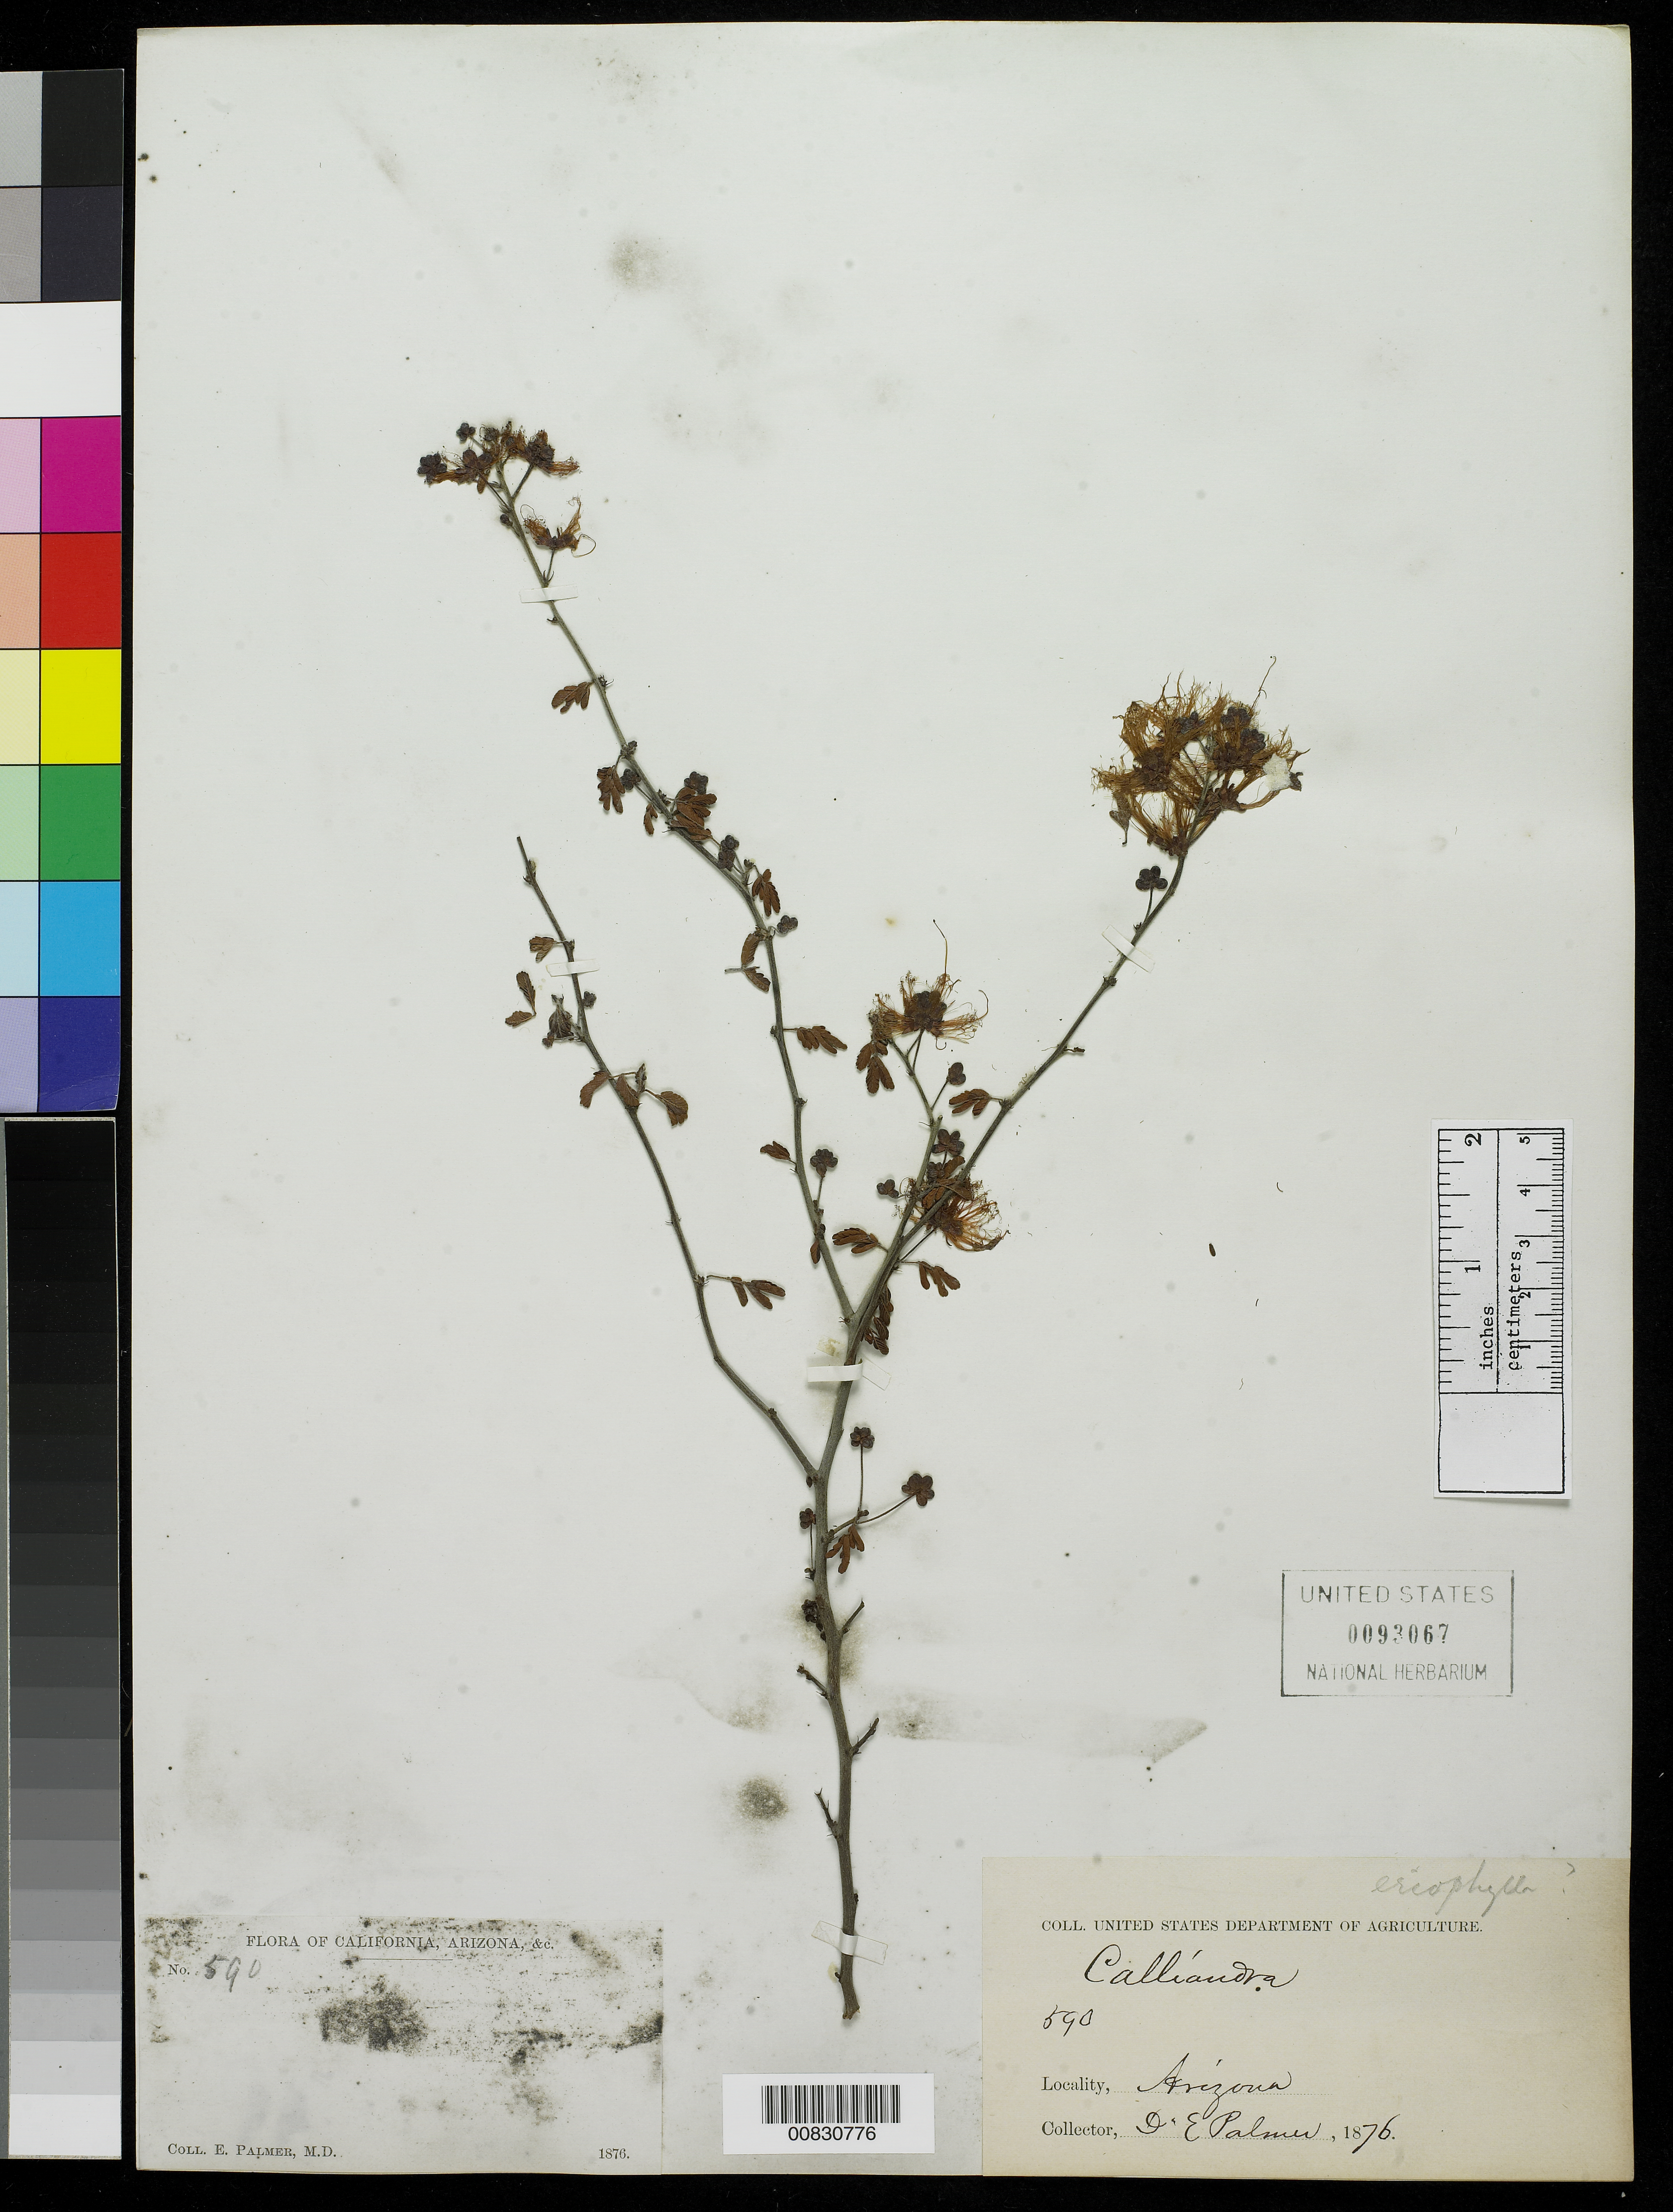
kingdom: Plantae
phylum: Tracheophyta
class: Magnoliopsida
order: Fabales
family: Fabaceae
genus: Calliandra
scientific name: Calliandra sp.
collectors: E. Palmer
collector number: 590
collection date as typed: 1876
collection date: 1876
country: United States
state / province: Arizona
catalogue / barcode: US 93067